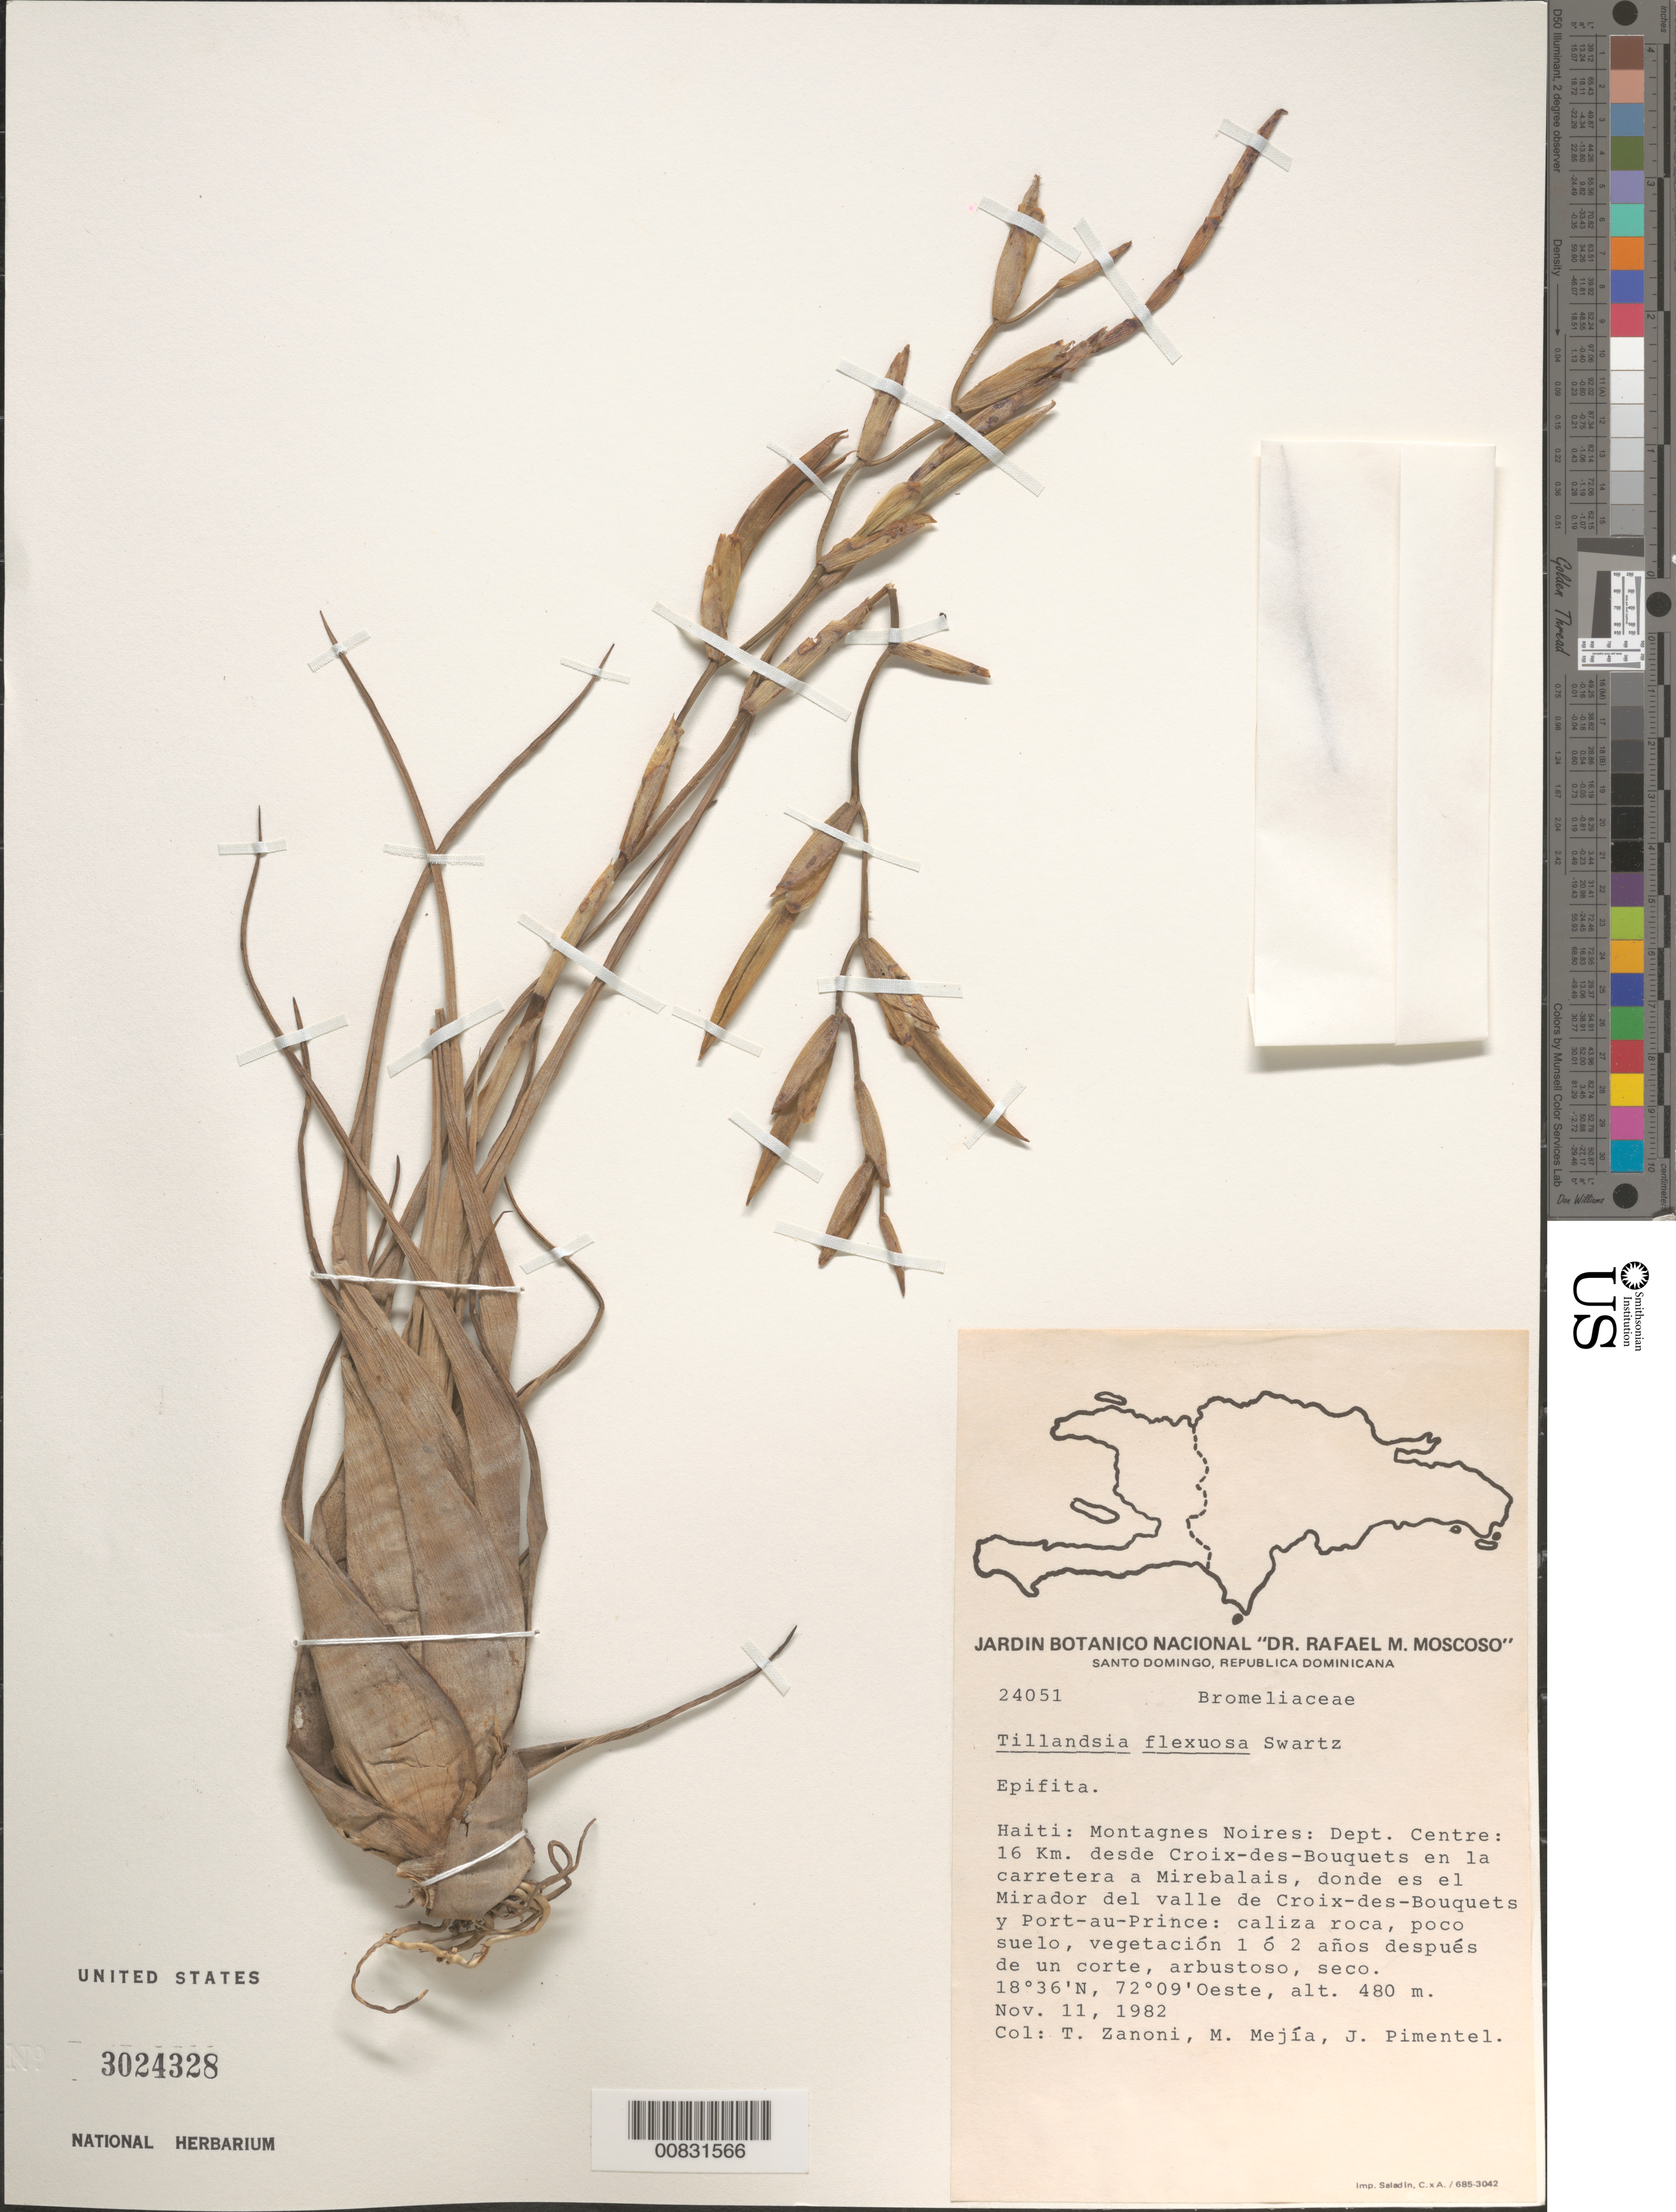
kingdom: Plantae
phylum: Tracheophyta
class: Liliopsida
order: Poales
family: Bromeliaceae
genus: Tillandsia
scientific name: Tillandsia flexuosa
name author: Sw.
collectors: T. A. Zanoni, M. Mejia & J. Pimentel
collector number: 24051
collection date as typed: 11 Nov 1982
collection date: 1982-11-11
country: Haiti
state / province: Centre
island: Hispaniola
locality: Montagnes Noires: 16 km. desde Croix-des-Bouquets en la carretera a Mirebalais, donde es el Mirador del Valle de Croix-des-Bouquetes. Y Port-au-Prince.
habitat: Caliza roca, poco suelo, vegetación 1 ó 2 años después de un corte, arbustoso, seco.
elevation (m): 480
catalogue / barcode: US 3024328